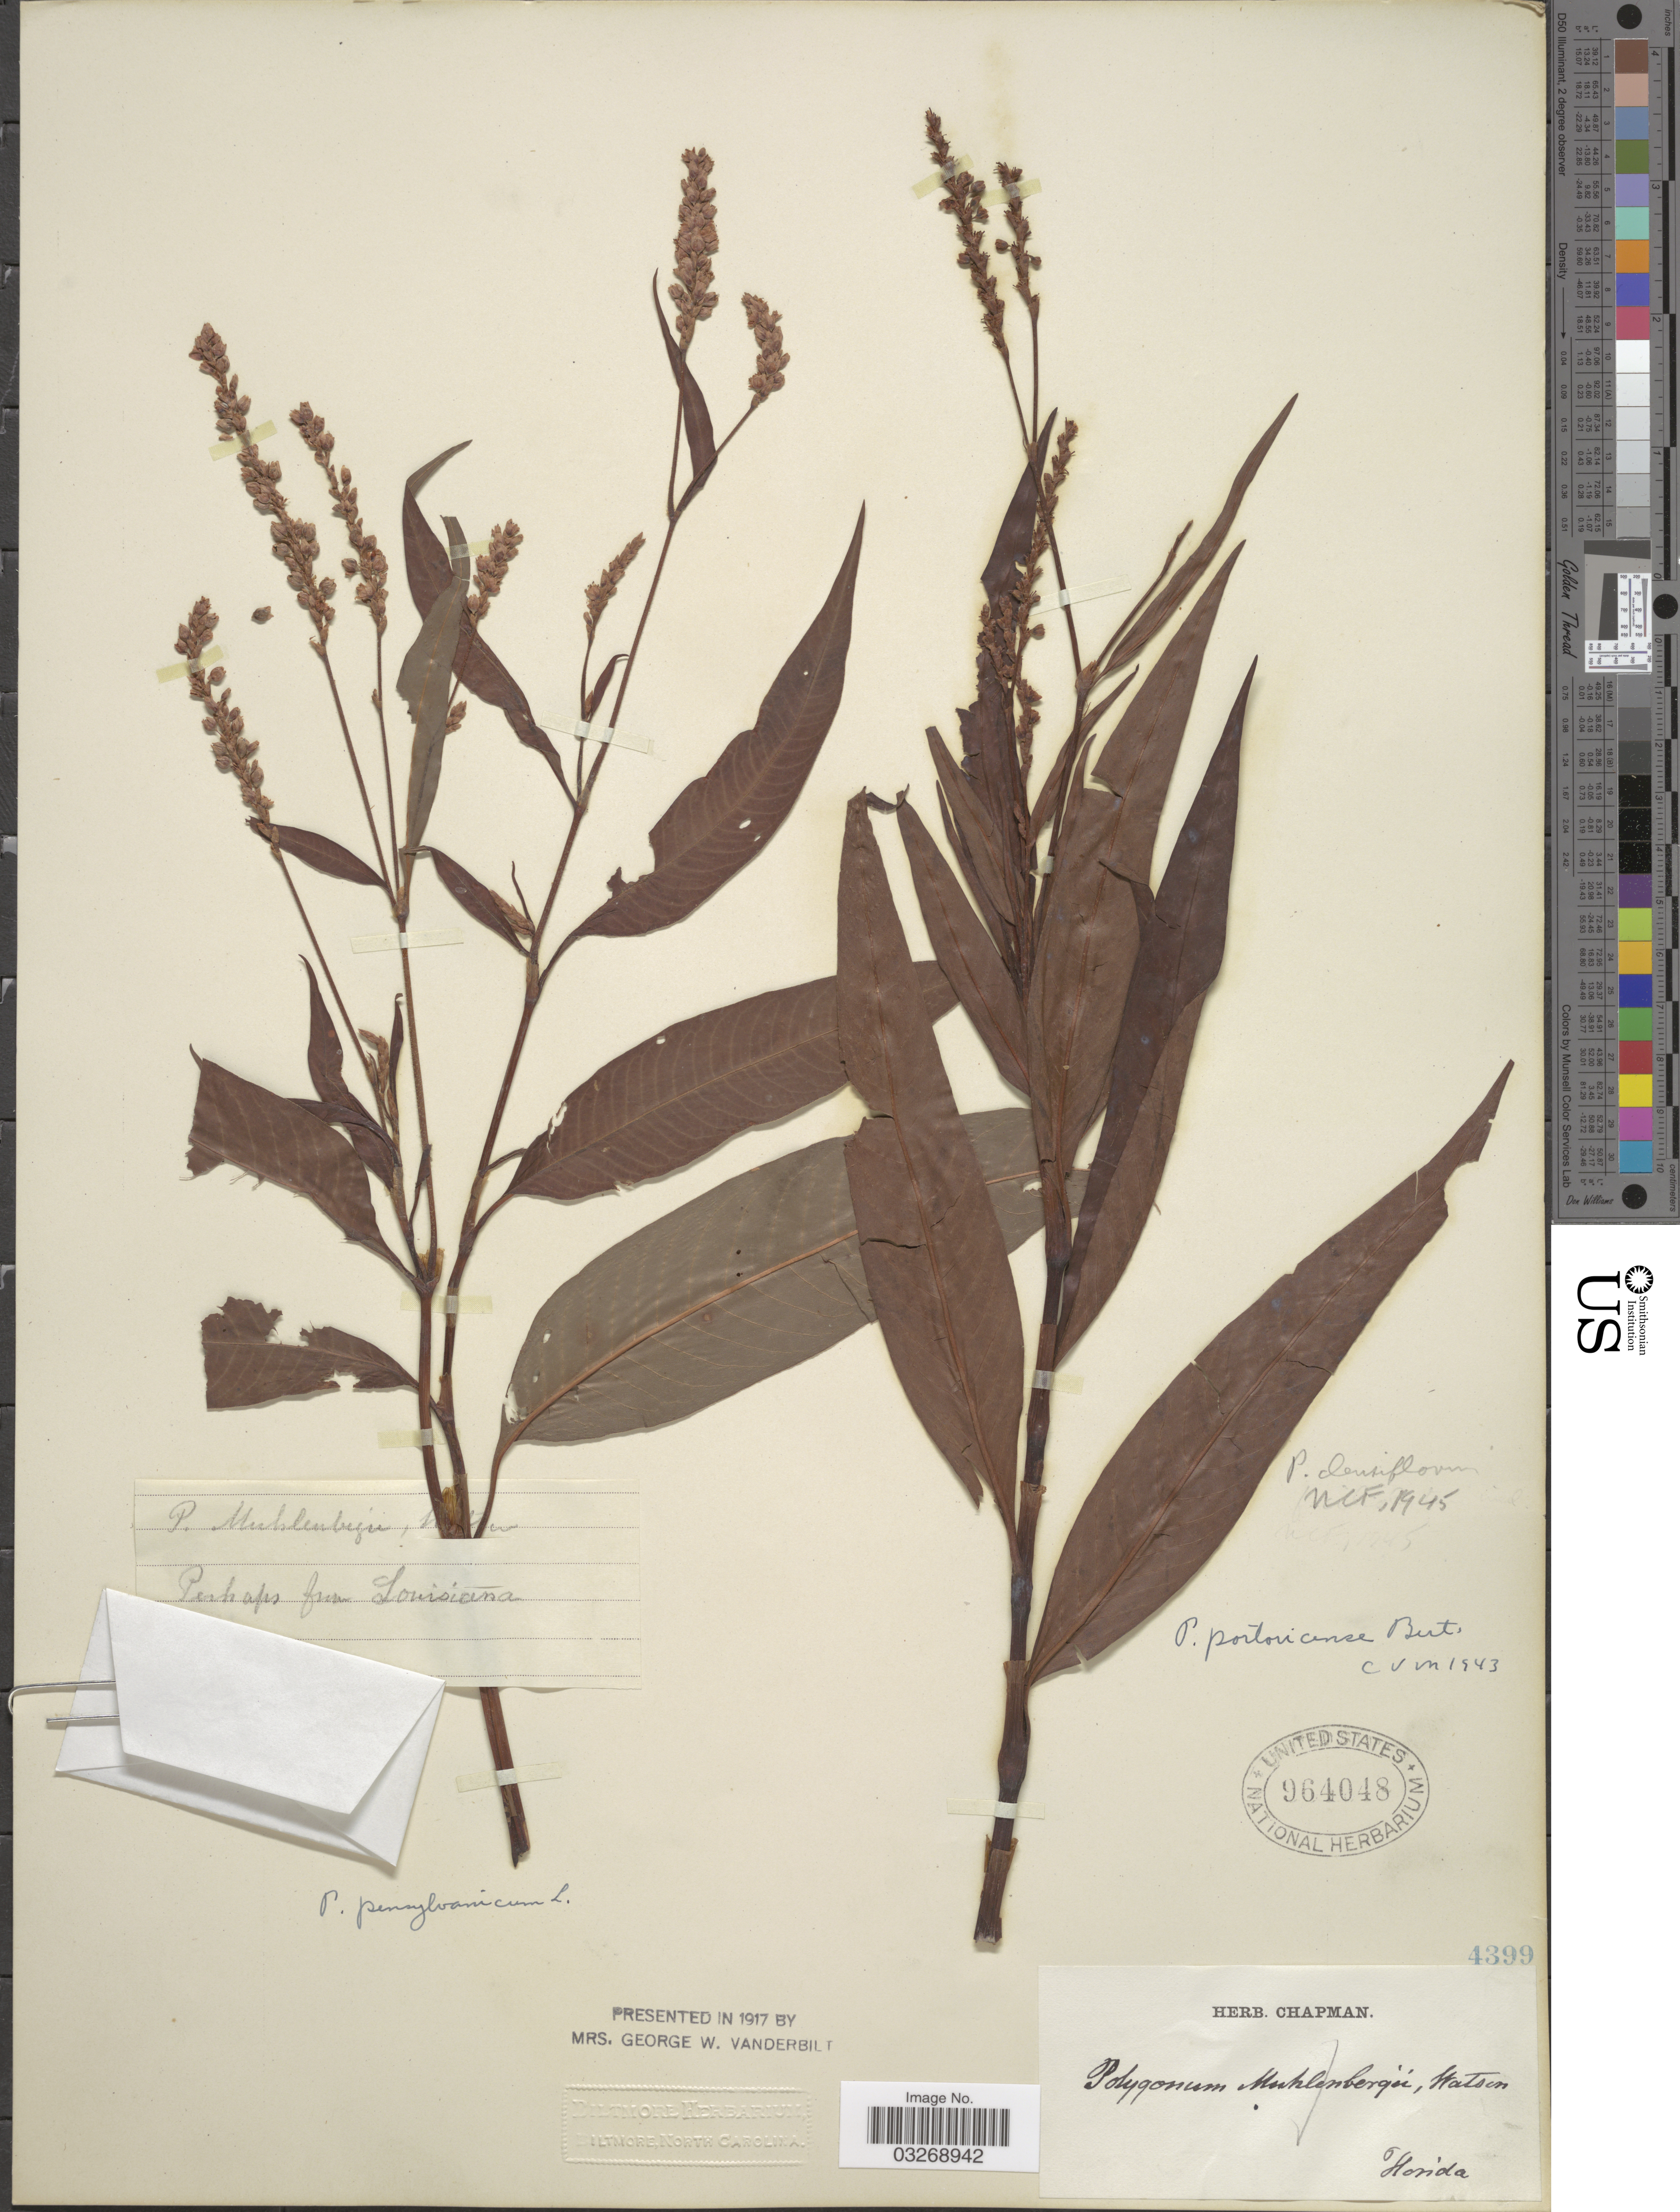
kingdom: Plantae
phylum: Tracheophyta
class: Magnoliopsida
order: Caryophyllales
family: Polygonaceae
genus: Persicaria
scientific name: Persicaria glabra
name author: (Willd.) M. Gómez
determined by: Atha, D. E.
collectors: ex herb. Chapman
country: United States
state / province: Florida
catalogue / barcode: US 964048